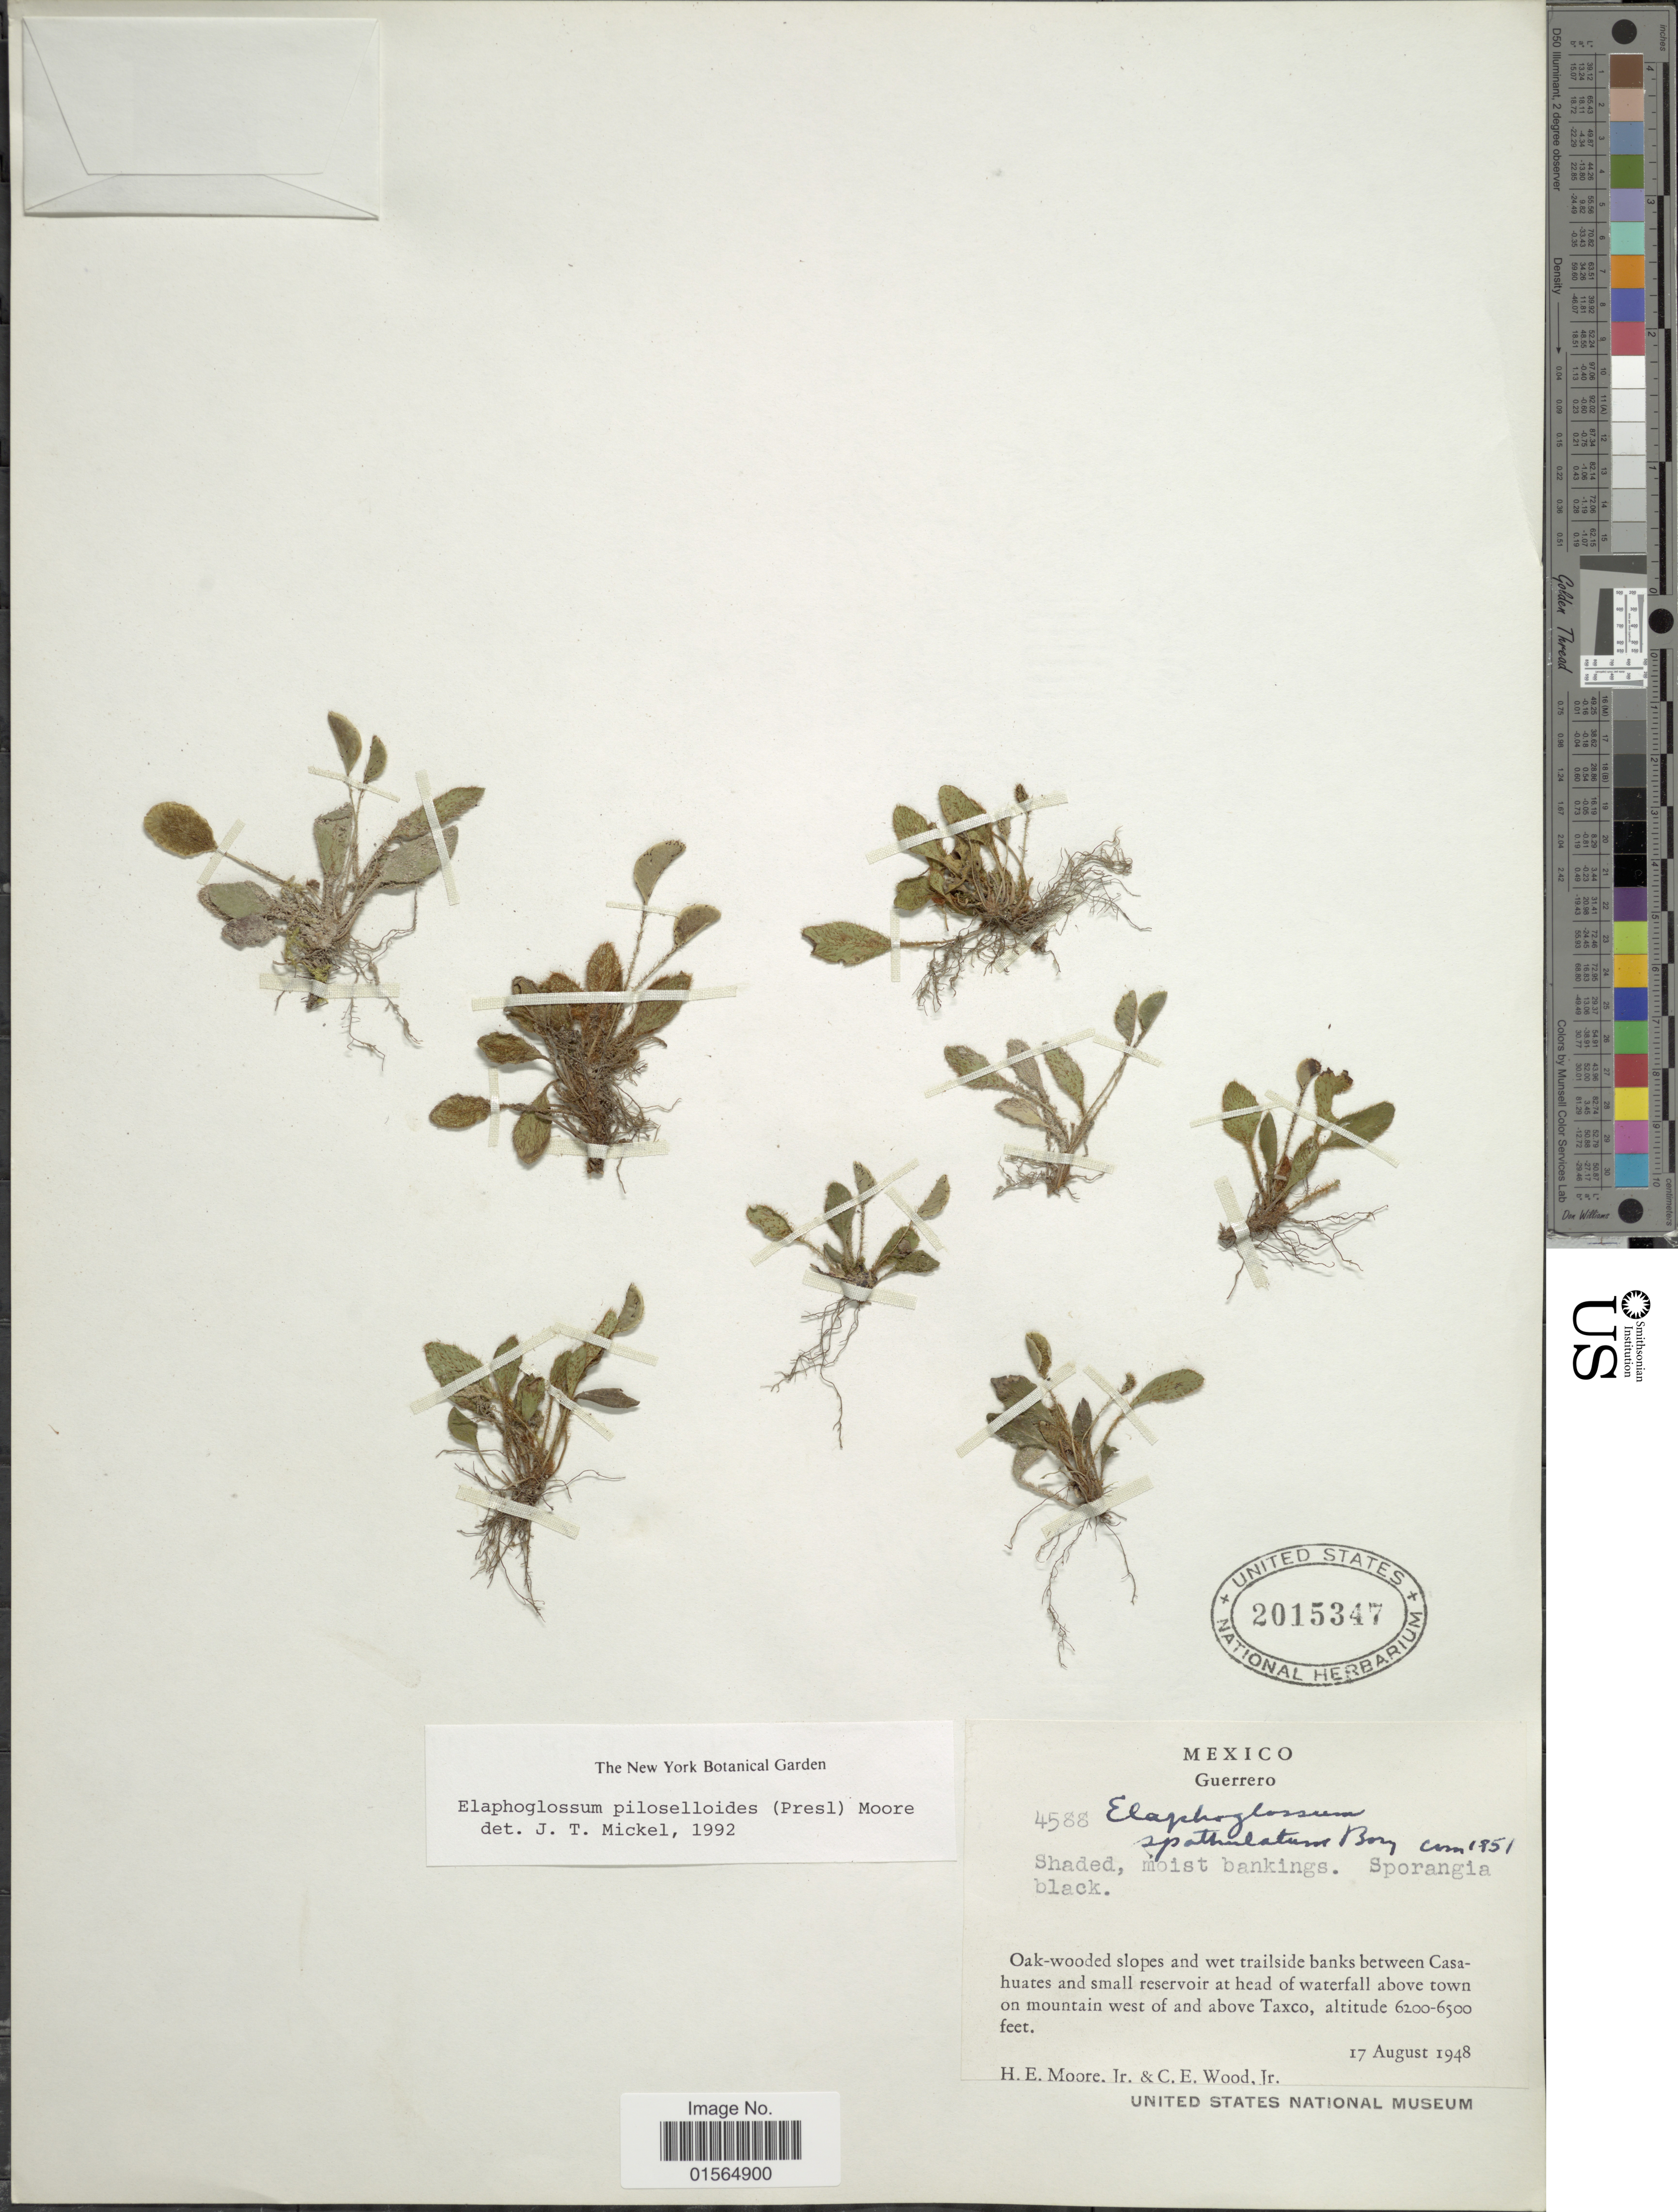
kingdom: Plantae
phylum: Tracheophyta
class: Polypodiopsida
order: Polypodiales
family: Dryopteridaceae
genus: Elaphoglossum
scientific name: Elaphoglossum piloselloides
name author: (C. Presl) T. Moore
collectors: H. Moore & C. Wood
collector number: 4588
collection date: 1948-08-17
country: Mexico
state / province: Guerrero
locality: Oak wooded slopes and wet trailside banks between Casahuates and small reservoir at head of waterfall above town on mountain west of and above Taxco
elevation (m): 1890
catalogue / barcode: US 2015347